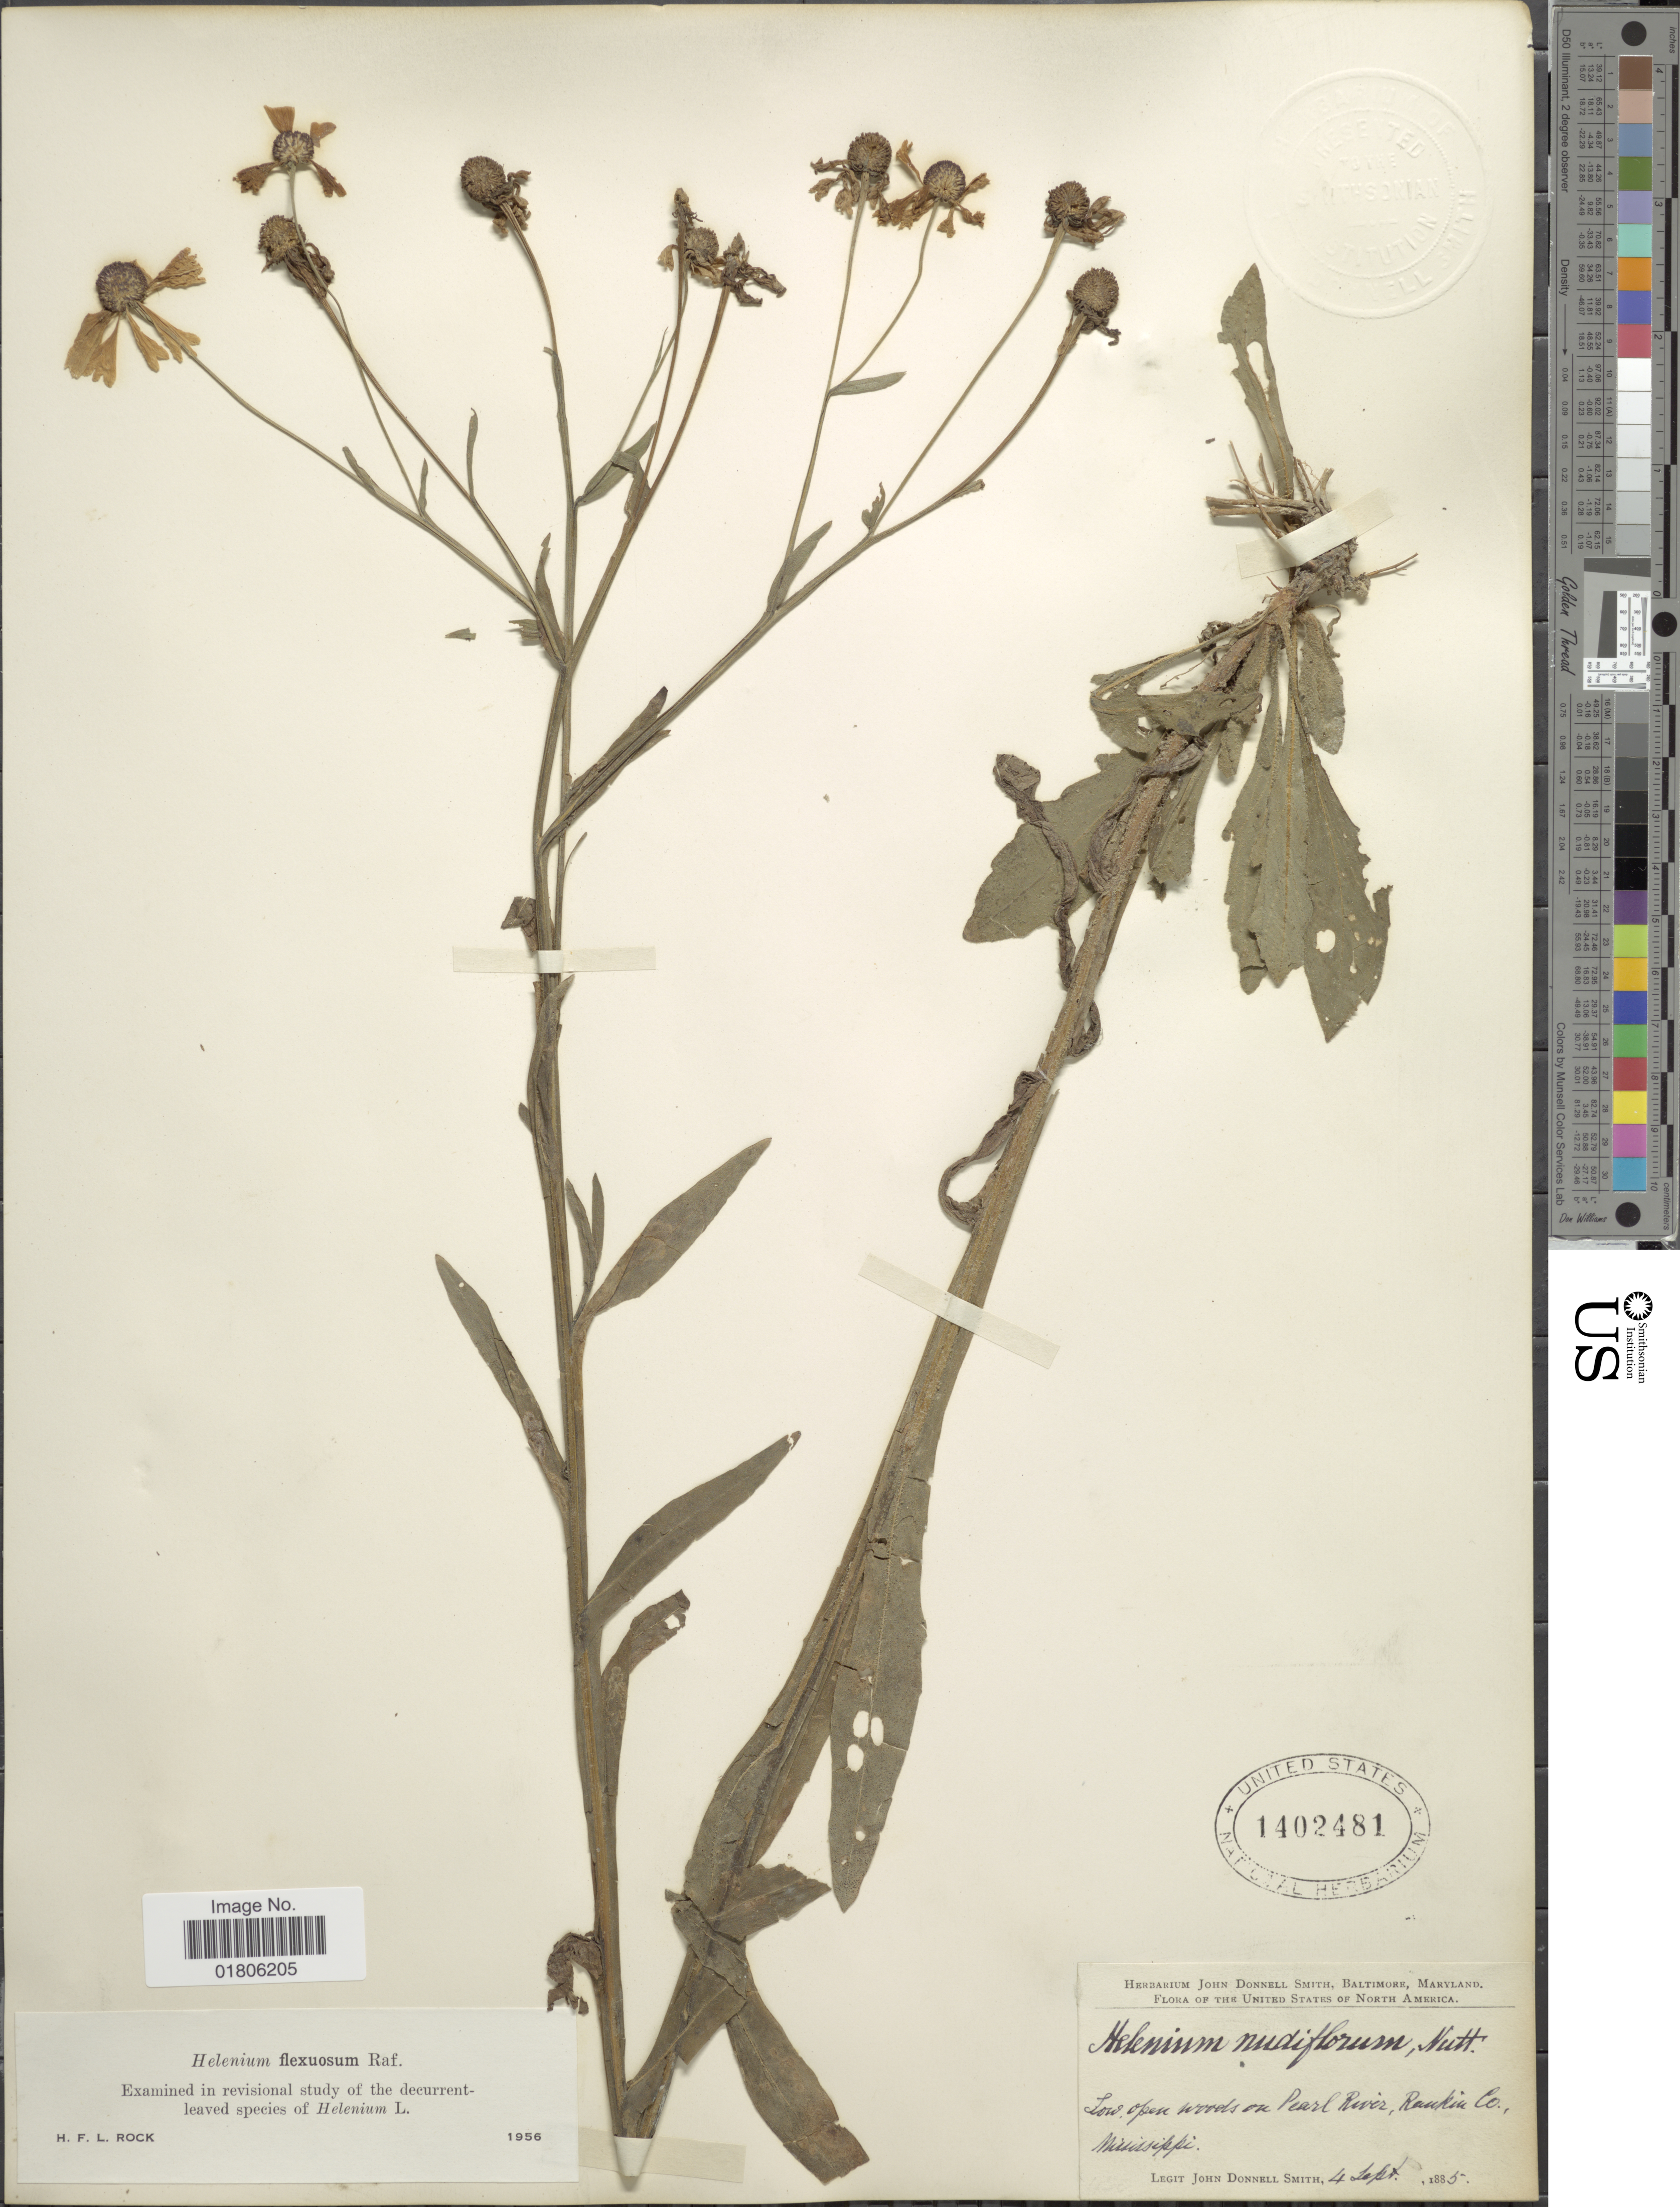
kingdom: Plantae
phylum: Tracheophyta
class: Magnoliopsida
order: Asterales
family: Asteraceae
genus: Helenium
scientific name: Helenium flexuosum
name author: Raf.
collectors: J. Donnell Smith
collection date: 1885-09-04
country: United States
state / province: Mississippi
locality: On Pearl River, Rankin Co.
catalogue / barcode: US 1402481